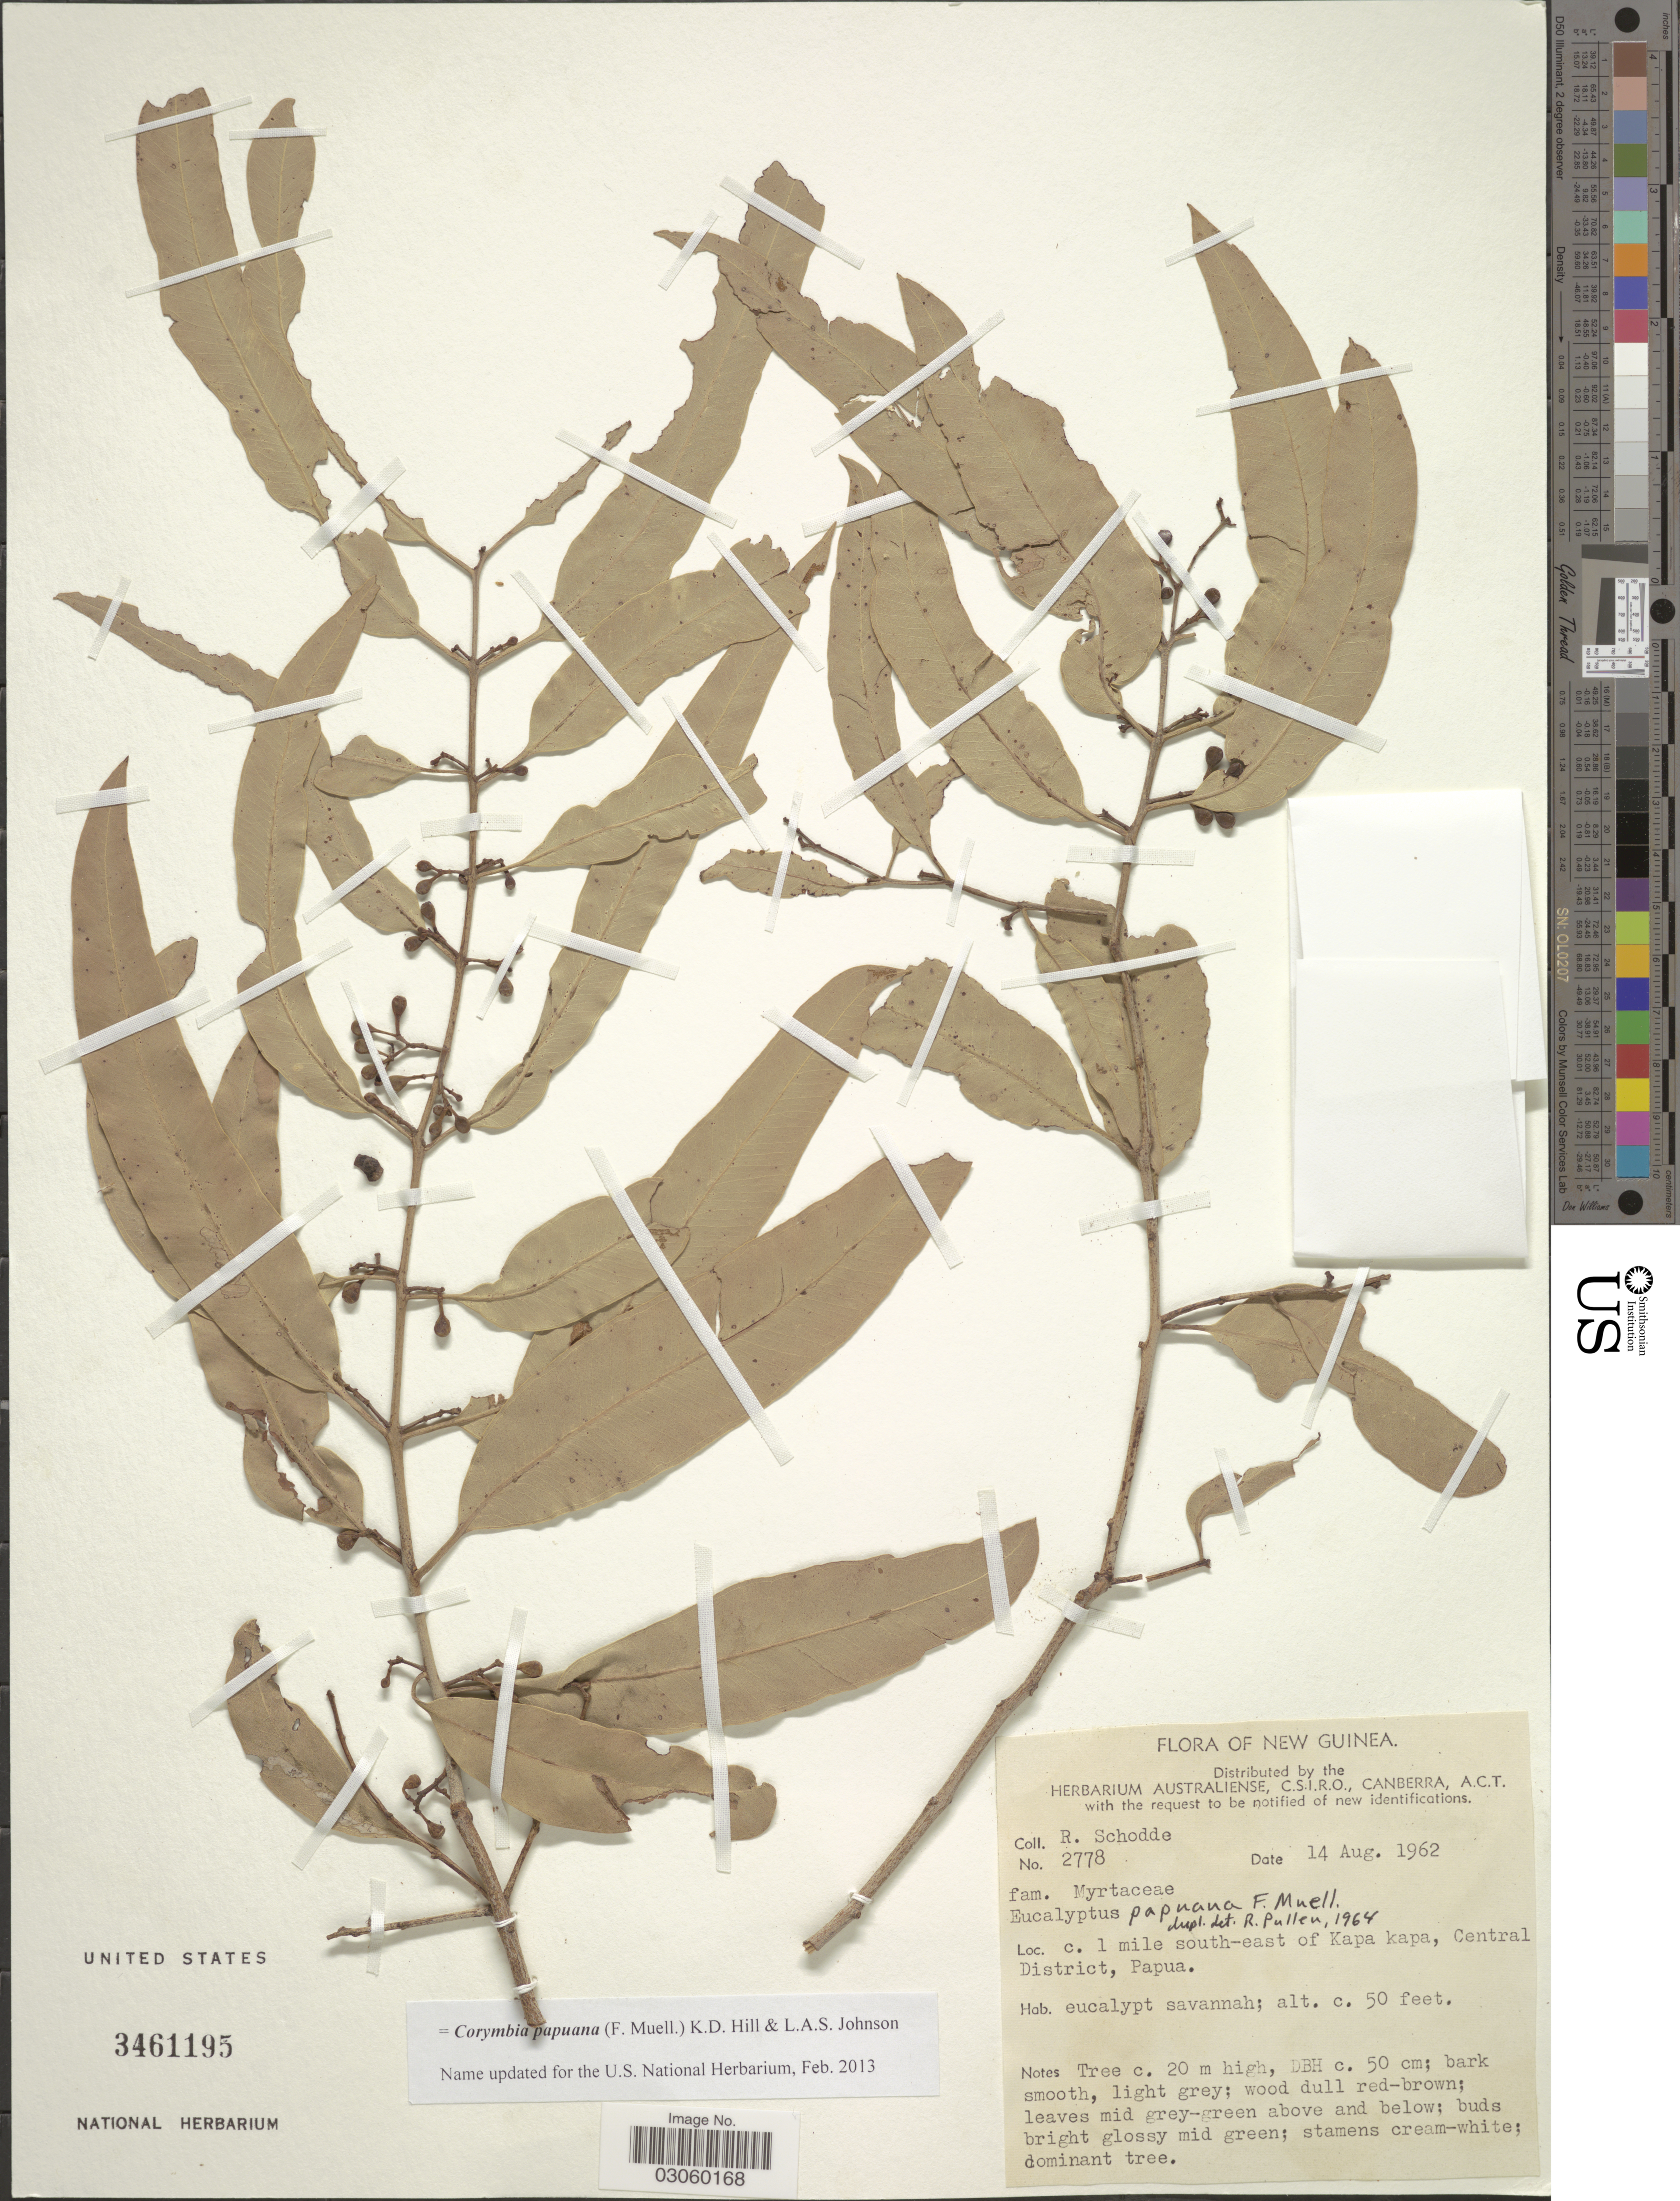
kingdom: Plantae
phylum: Tracheophyta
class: Magnoliopsida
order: Myrtales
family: Myrtaceae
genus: Corymbia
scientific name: Corymbia papuana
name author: (F. Muell.) K.D. Hill & L.A.S. Johnson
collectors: R. Schodde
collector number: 2778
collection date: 1962-08-14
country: Papua New Guinea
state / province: Central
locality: New Guinea, c. 1 mile south-east of Kapa kapa, Central District, Papua.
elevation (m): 15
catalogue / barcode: US 3461195